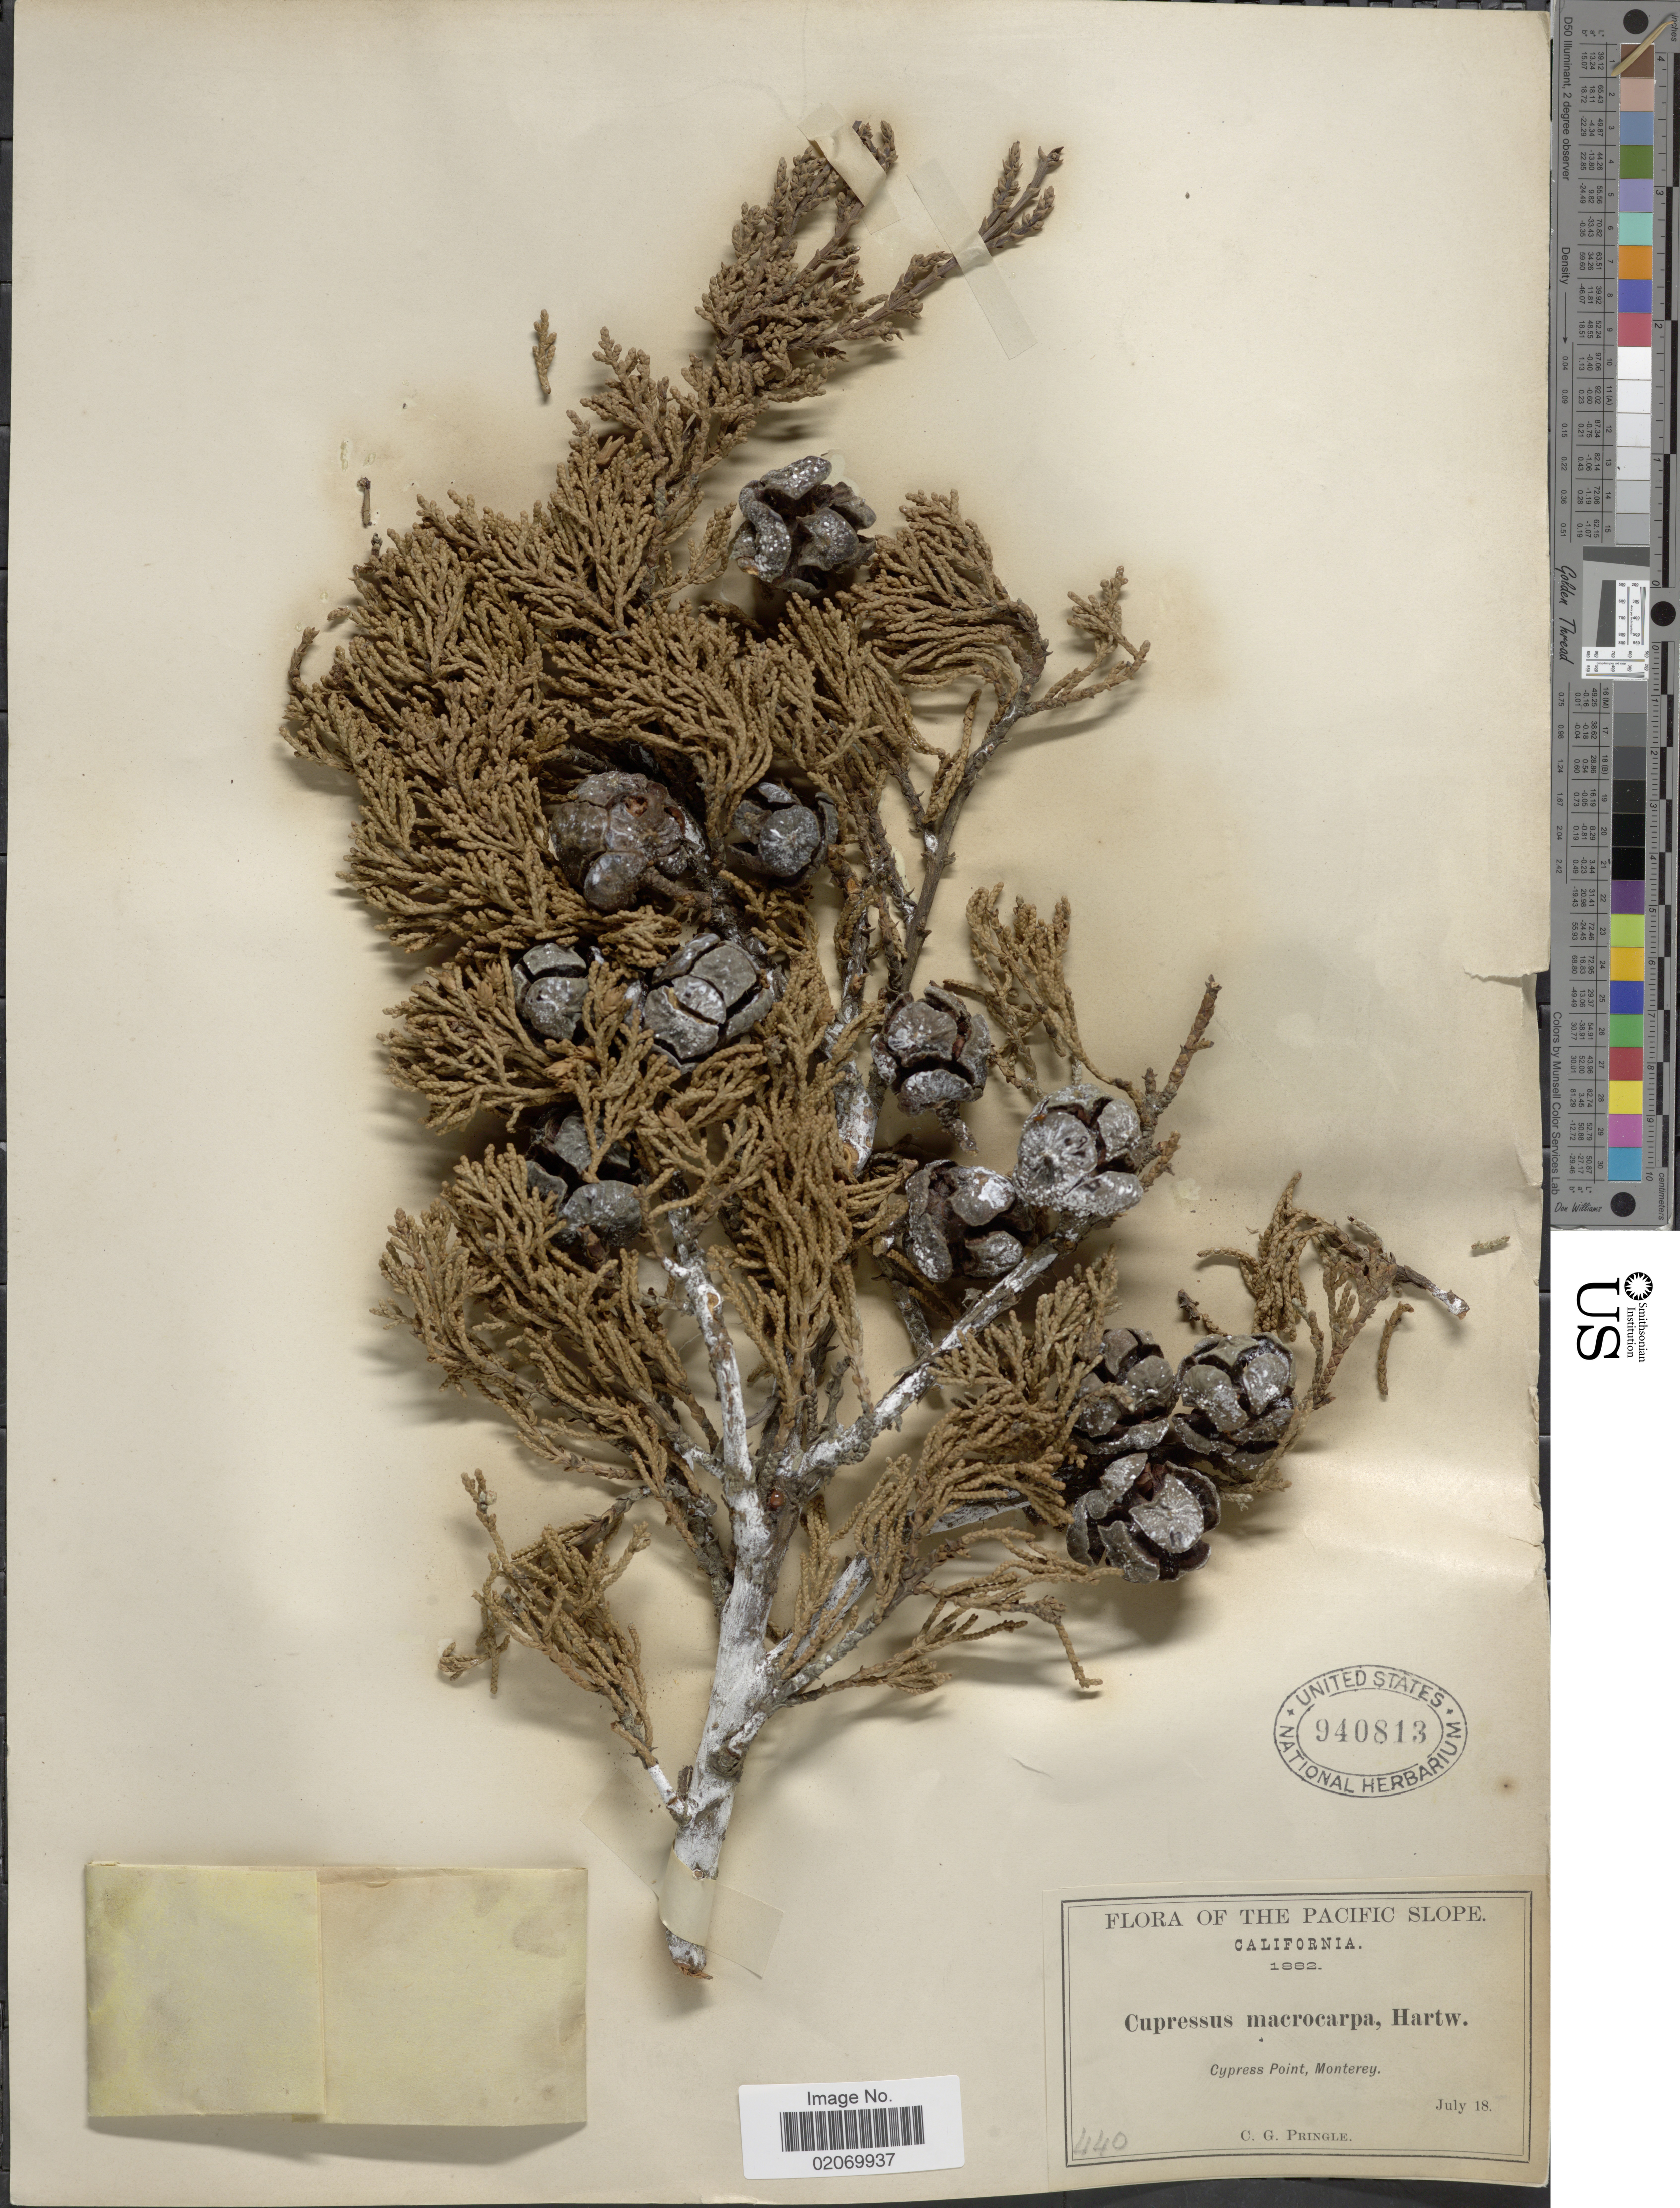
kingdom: Plantae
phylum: Tracheophyta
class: Pinopsida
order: Pinales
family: Cupressaceae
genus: Hesperocyparis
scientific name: Hesperocyparis macrocarpa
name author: (Hartw. ex Gordon) Bartel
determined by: (US) Smithsonian Institution - National Museum of Natural History - Department of Botany (UNITED STATES)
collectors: C. G. Pringle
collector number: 440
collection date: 1882-07-18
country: United States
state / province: California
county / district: Monterey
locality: The Pacific Slope, Cypress Point, Monterey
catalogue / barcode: US 940813